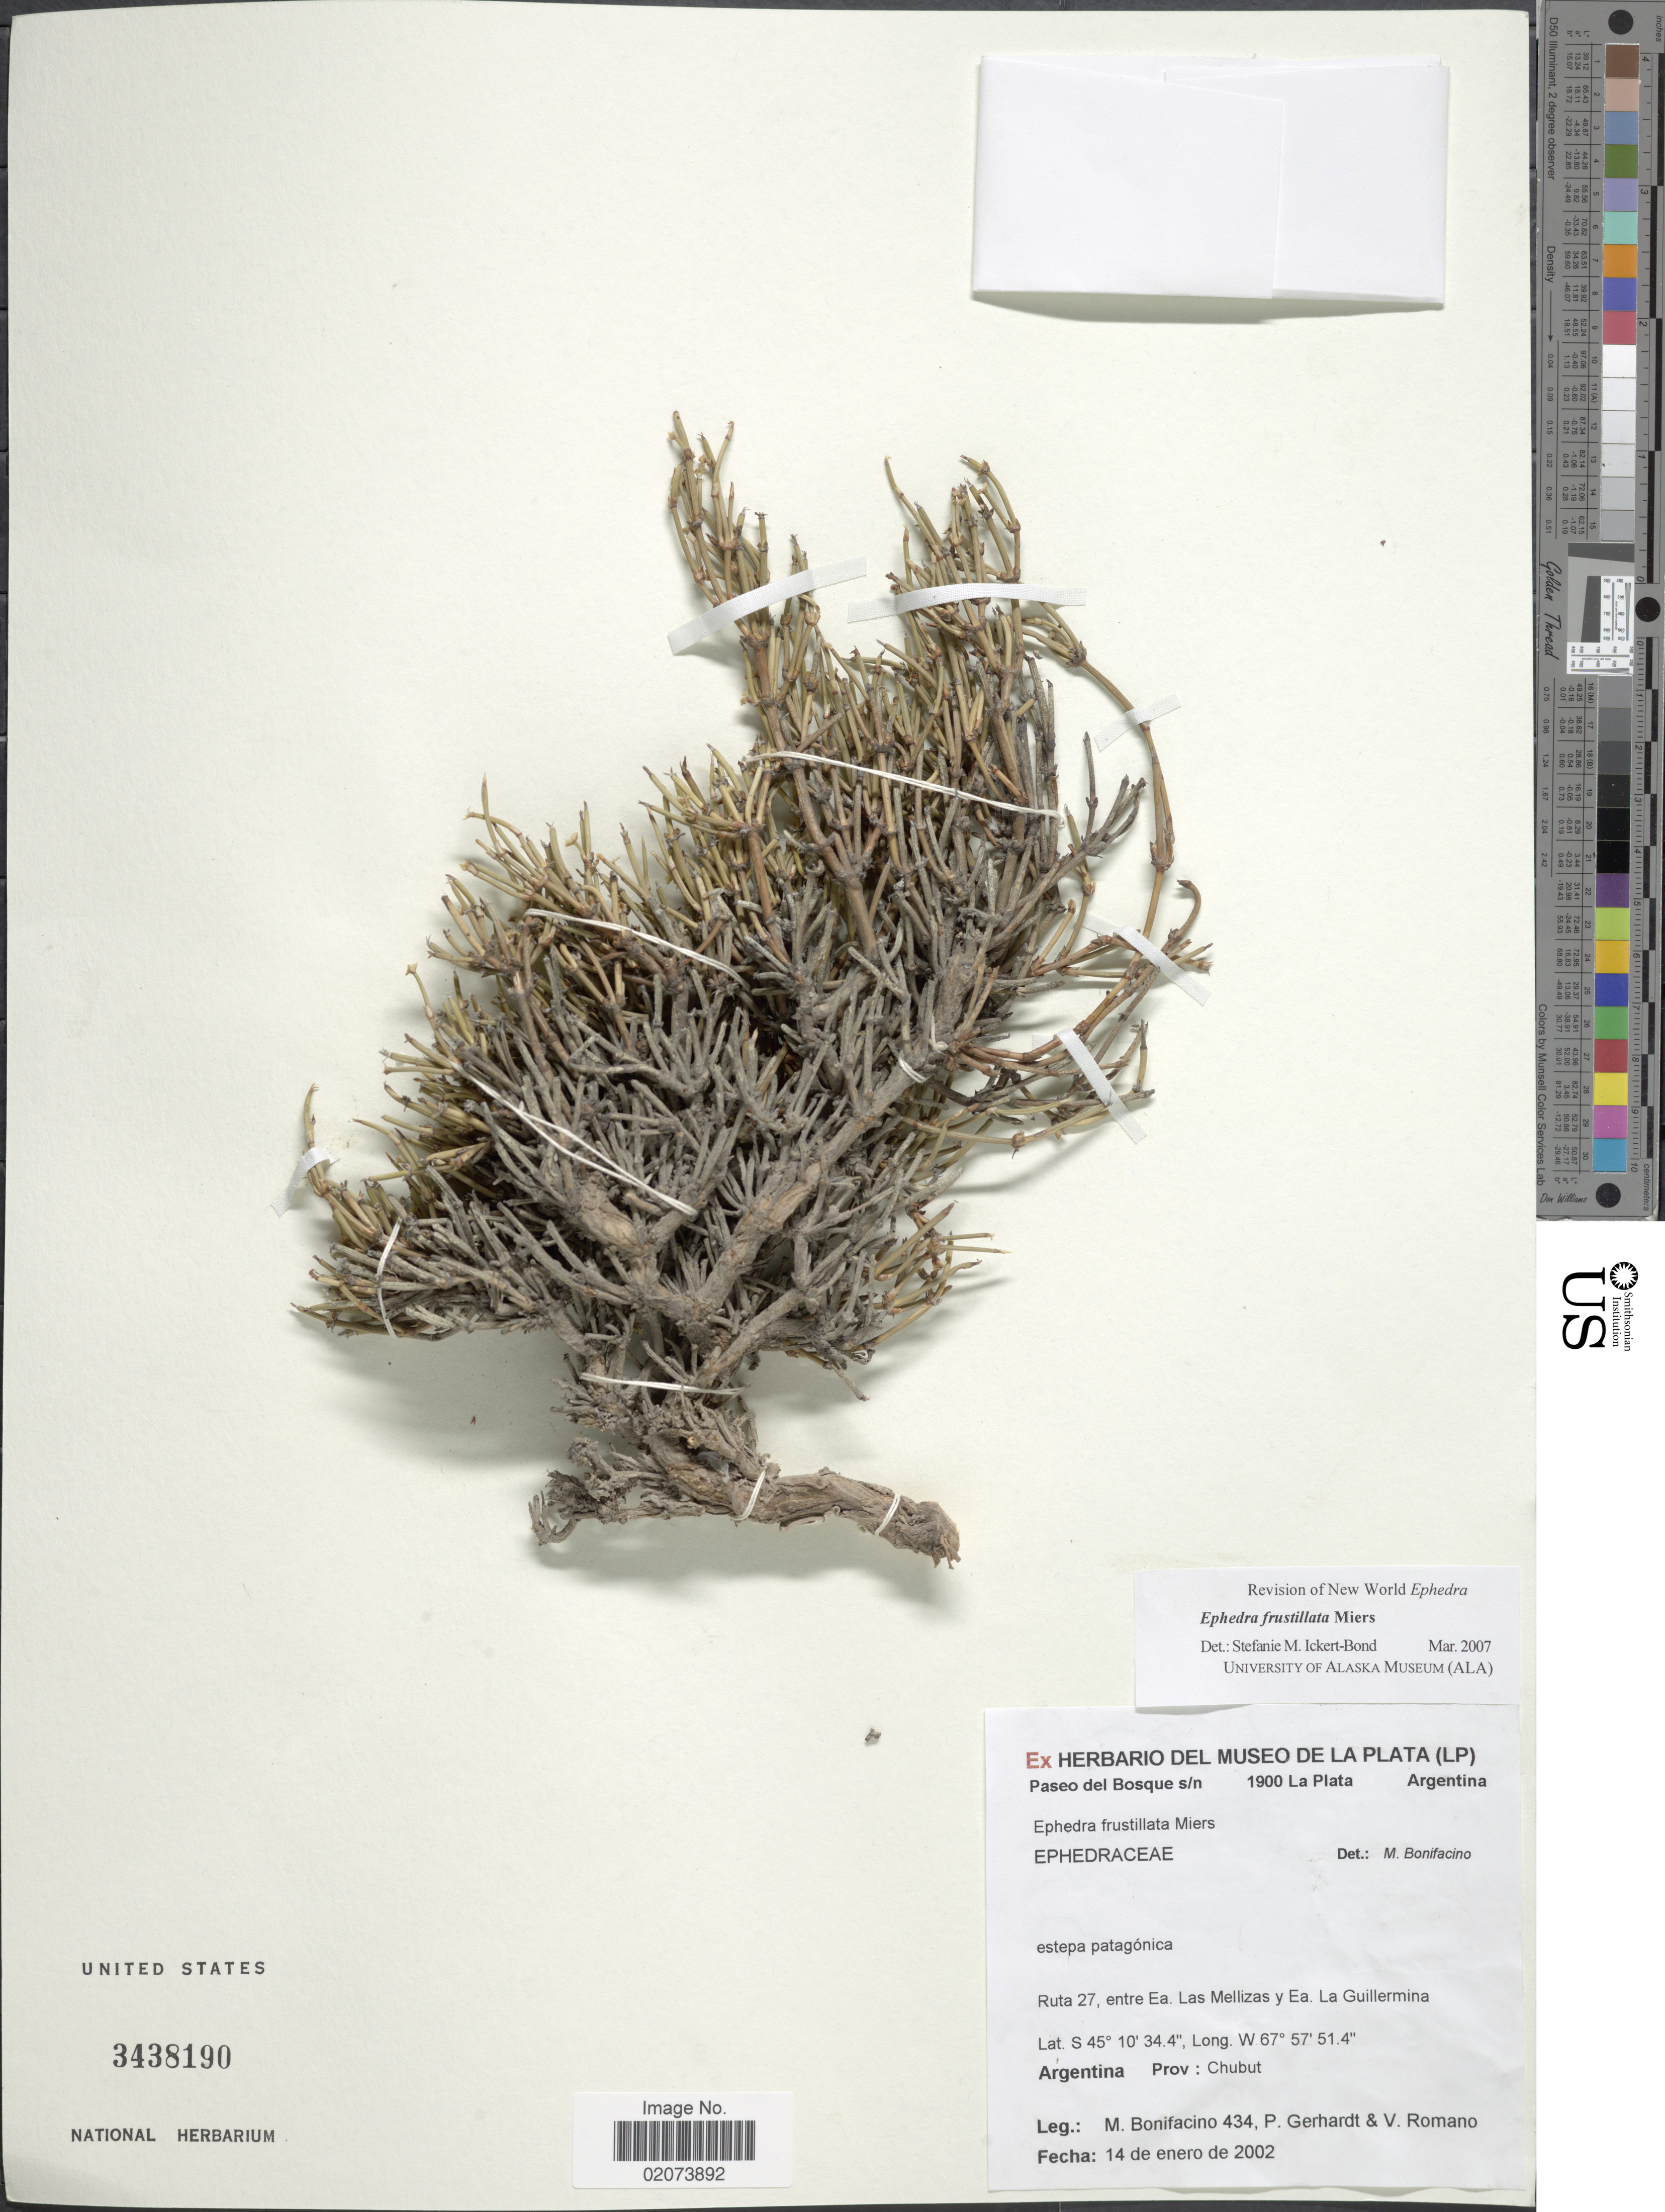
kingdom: Plantae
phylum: Tracheophyta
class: Gnetopsida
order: Ephedrales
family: Ephedraceae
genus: Ephedra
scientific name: Ephedra frustillata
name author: Miers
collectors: M. Bonifacino, P. Gerhardt & V. Romano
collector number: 0434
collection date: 2002-01-14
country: Argentina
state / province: Chubut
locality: Ruta 27, entre Ea. Las Mellizas y Ea. La Guillermina, Prov. Chubut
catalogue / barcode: US 3438190